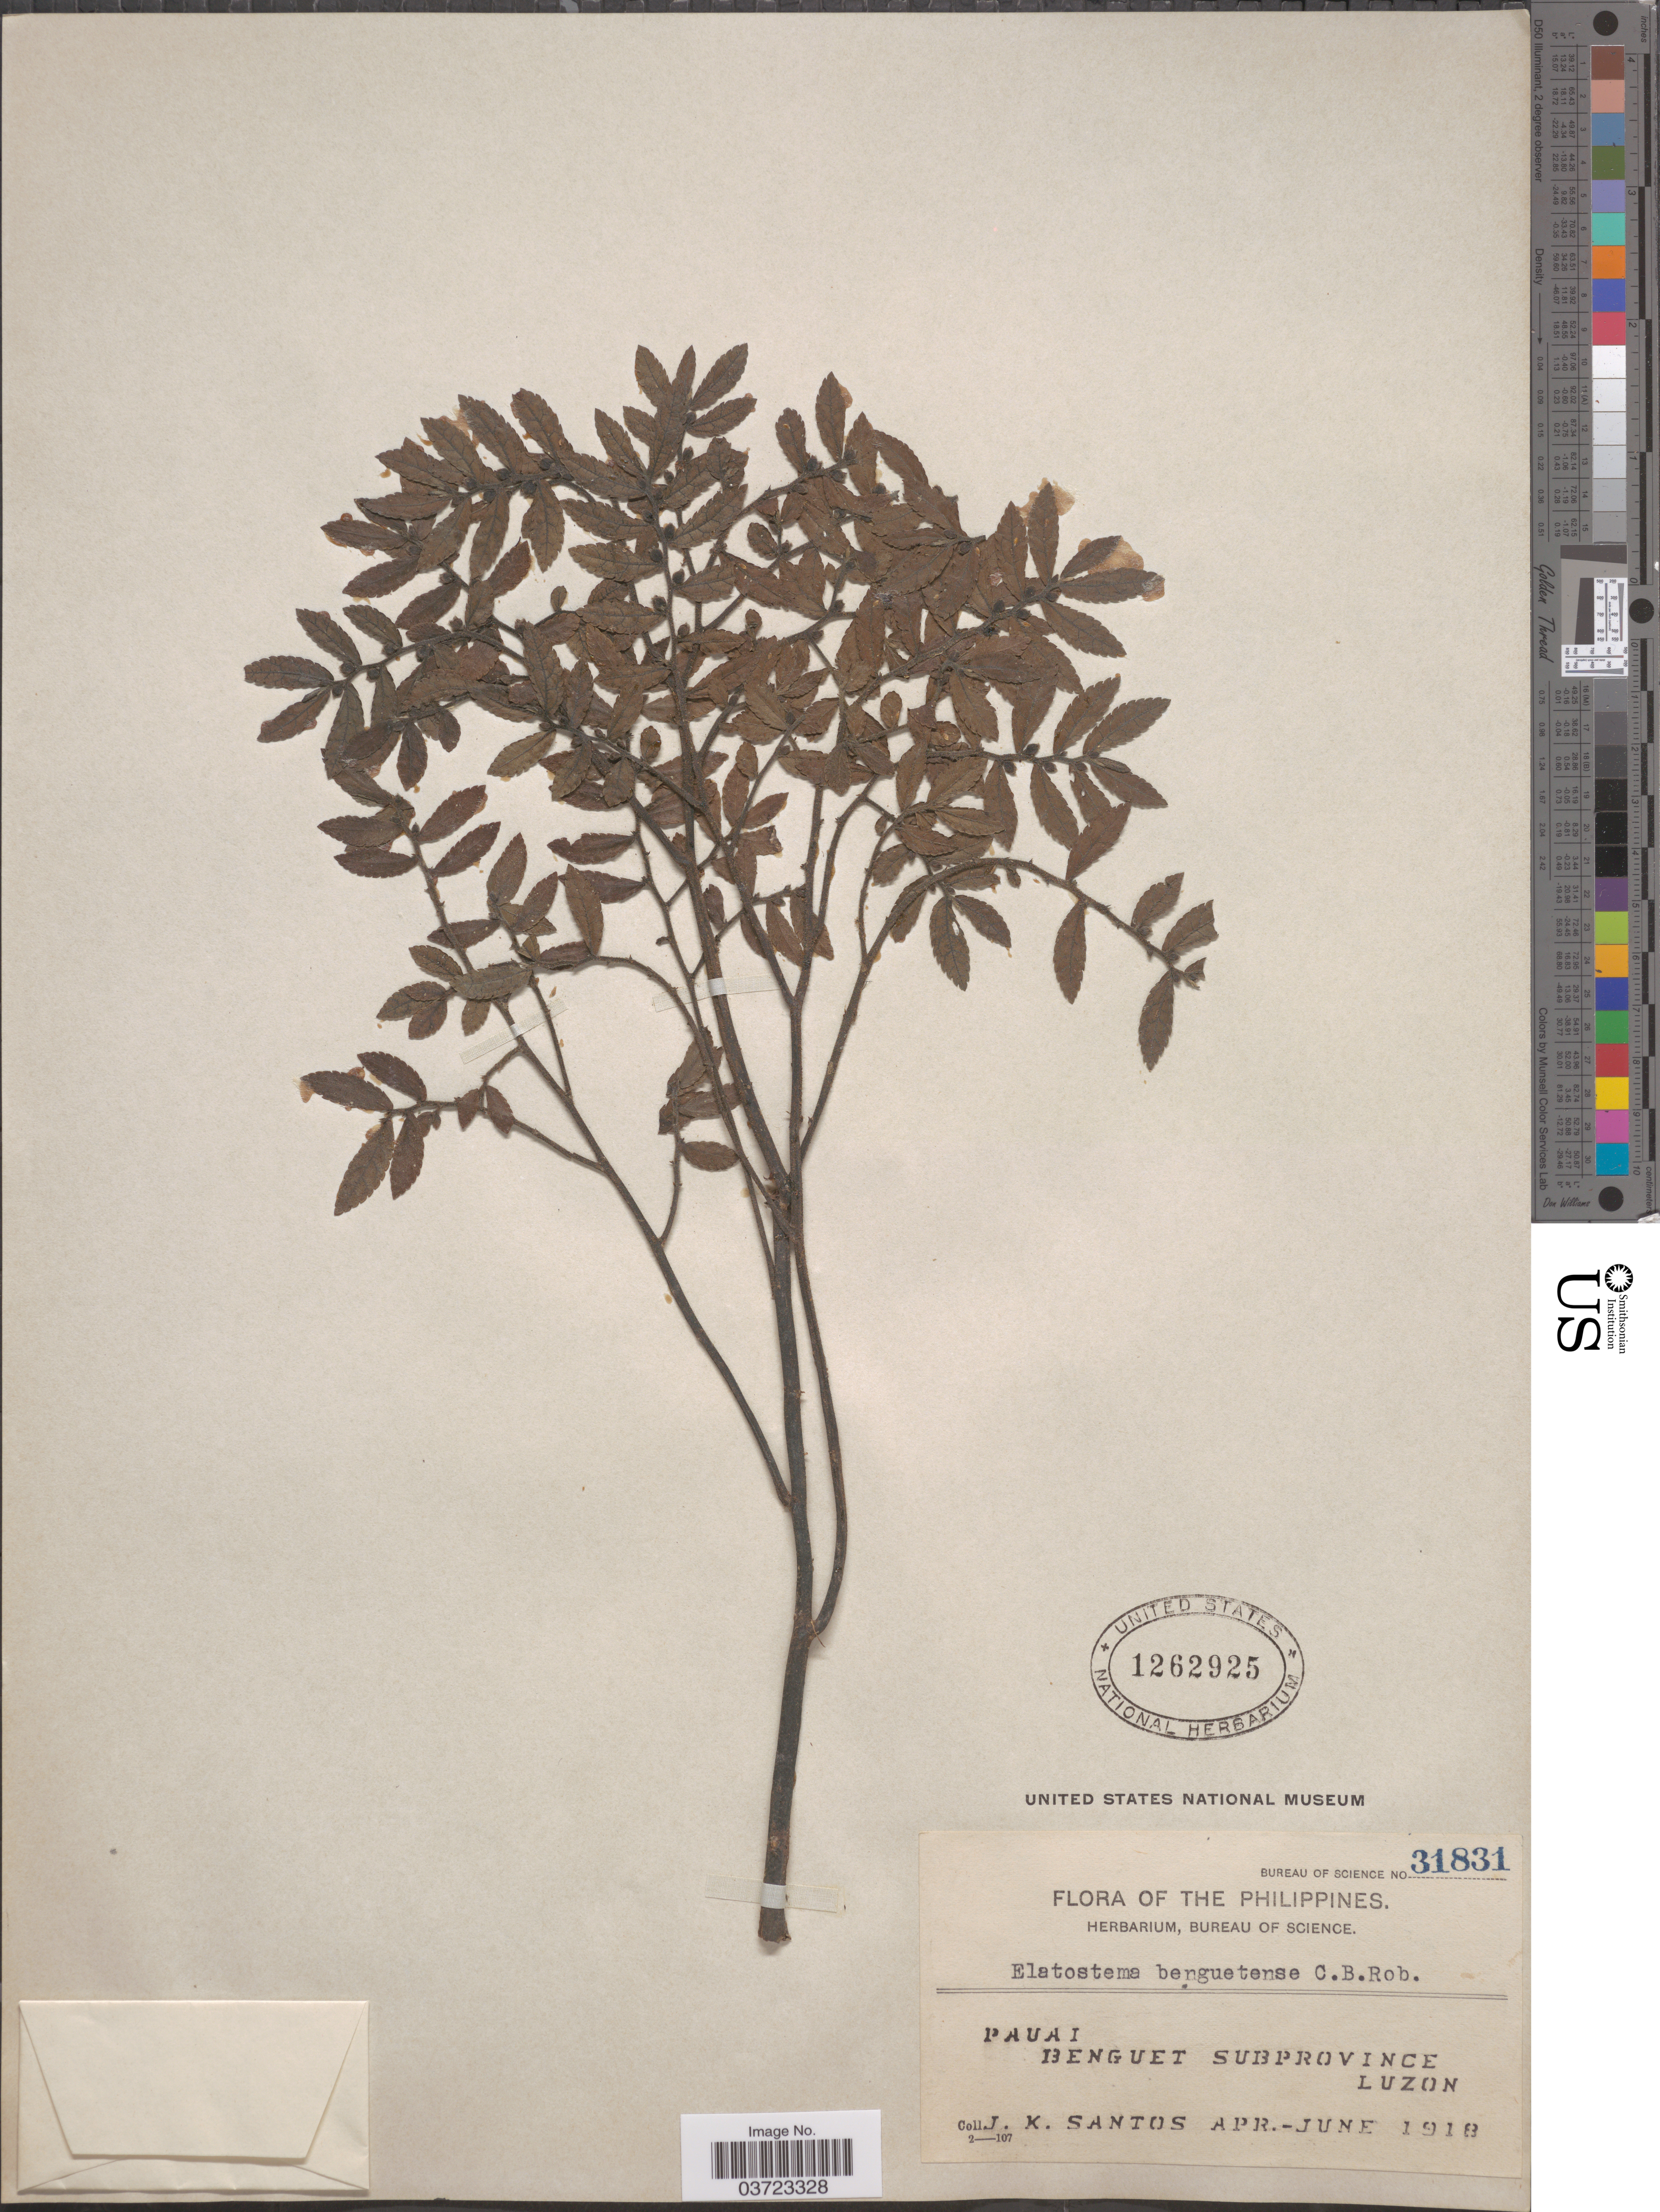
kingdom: Plantae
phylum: Tracheophyta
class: Magnoliopsida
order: Rosales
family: Urticaceae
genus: Elatostema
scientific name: Elatostema benguetense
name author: C.B. Rob.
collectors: J. K. Santos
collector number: Bureau of Science 31831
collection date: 1918-04/1918-06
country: Philippines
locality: Pauai. Benguet Subprovince. Luzon.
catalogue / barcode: US 1262925